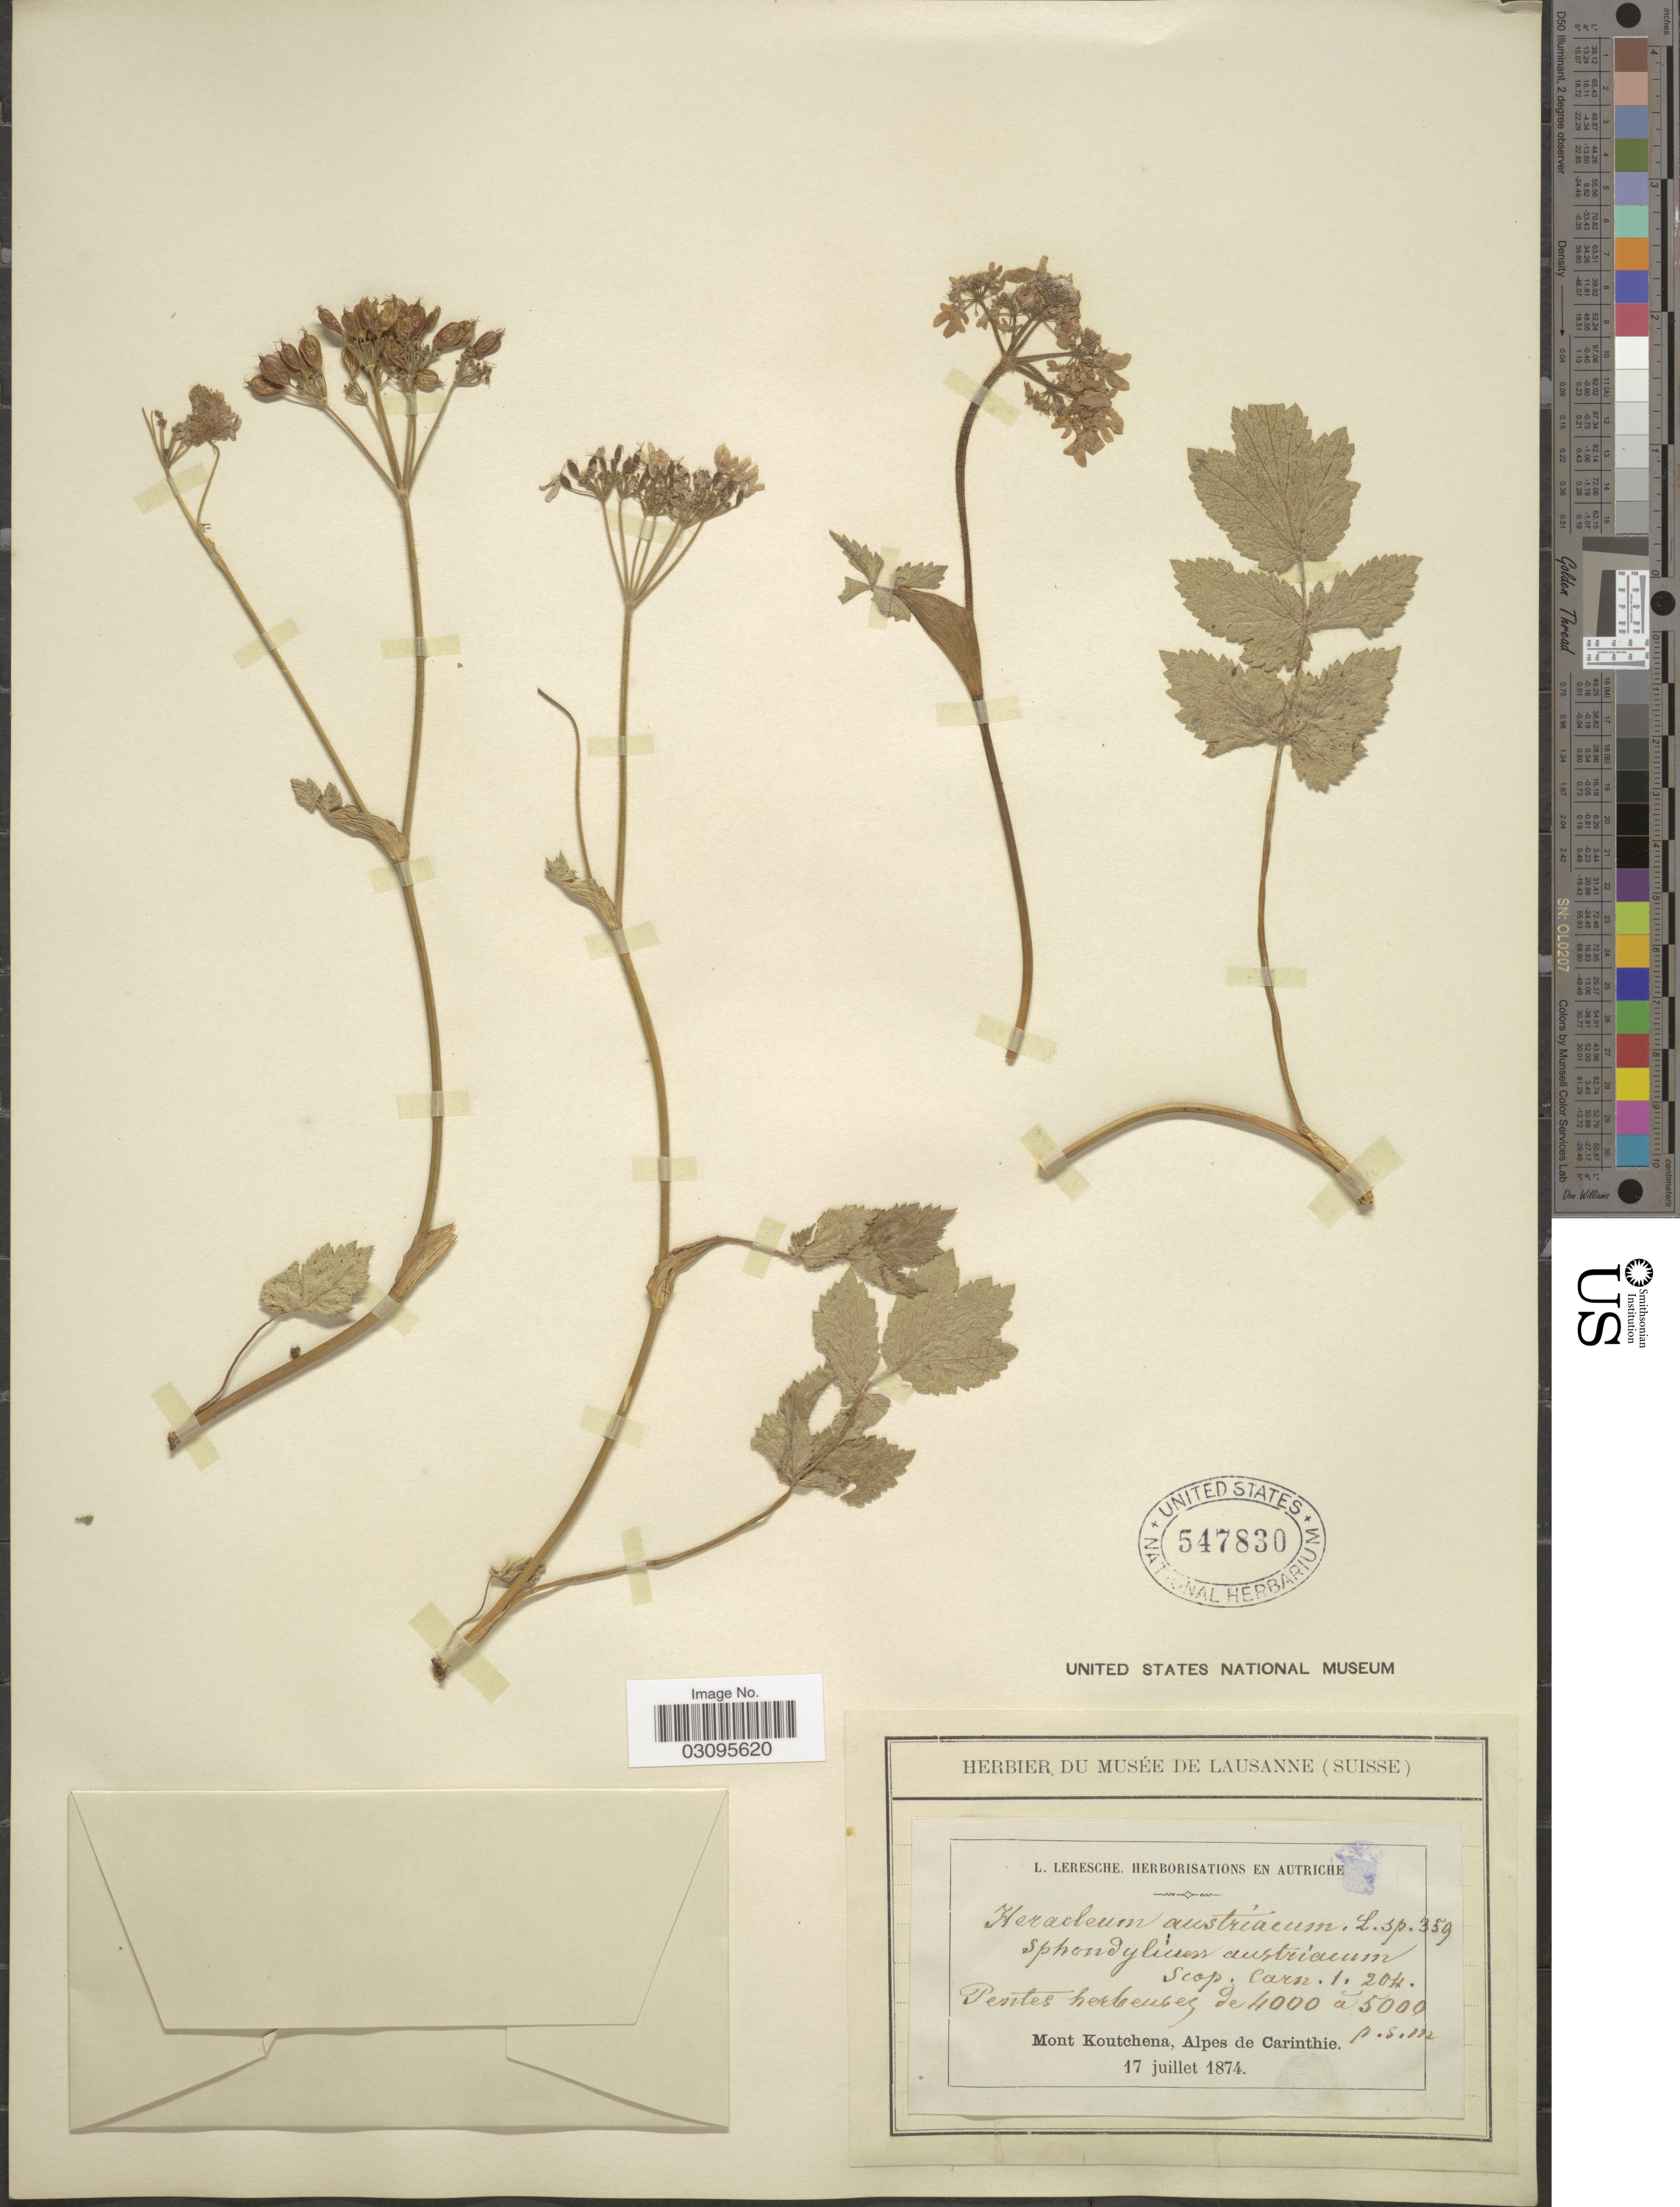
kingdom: Plantae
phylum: Tracheophyta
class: Magnoliopsida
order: Apiales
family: Apiaceae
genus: Heracleum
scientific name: Heracleum austriacum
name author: L.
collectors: L. Leresche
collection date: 1874-07-17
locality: Mont Koutchena, Alpes de Carinthie.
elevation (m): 4000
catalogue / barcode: US 547830